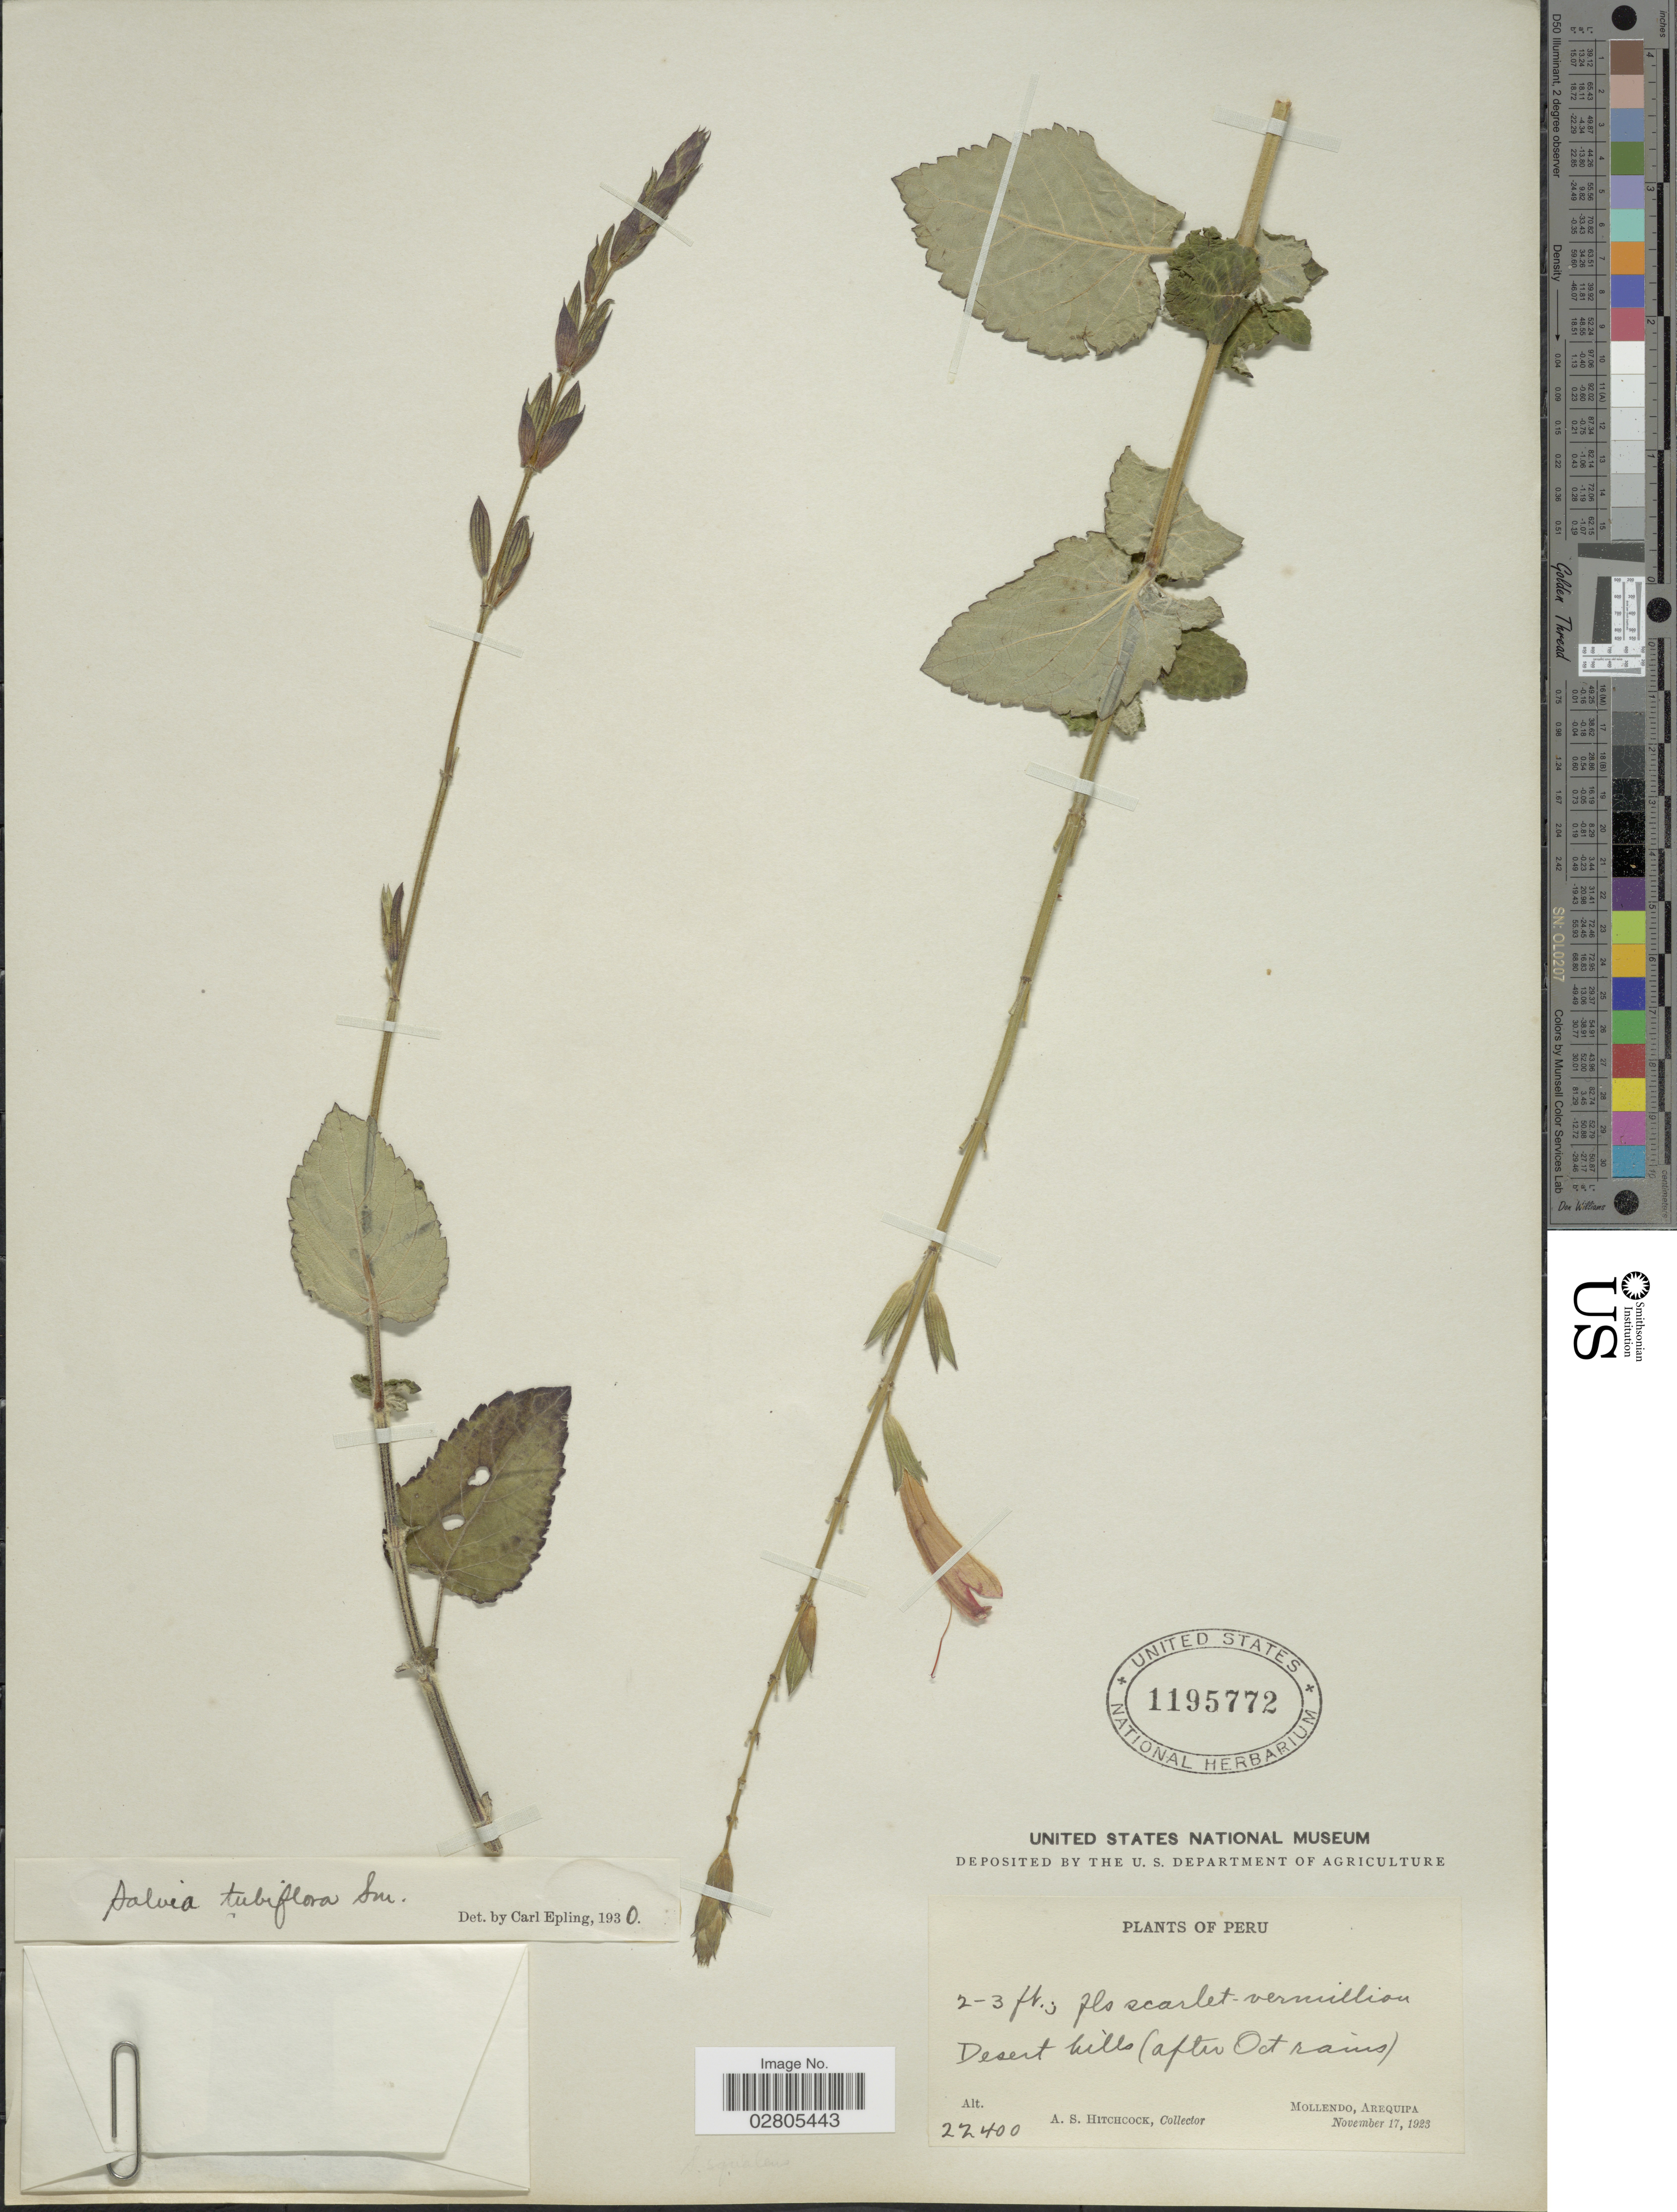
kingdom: Plantae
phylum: Tracheophyta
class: Magnoliopsida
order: Lamiales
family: Lamiaceae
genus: Salvia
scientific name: Salvia tubiflora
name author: Sm.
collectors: A. S. Hitchcock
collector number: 22400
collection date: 1923-11-17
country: Peru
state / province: Arequipa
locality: Mollendo, Arequipa. Desert hills.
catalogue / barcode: US 1195772